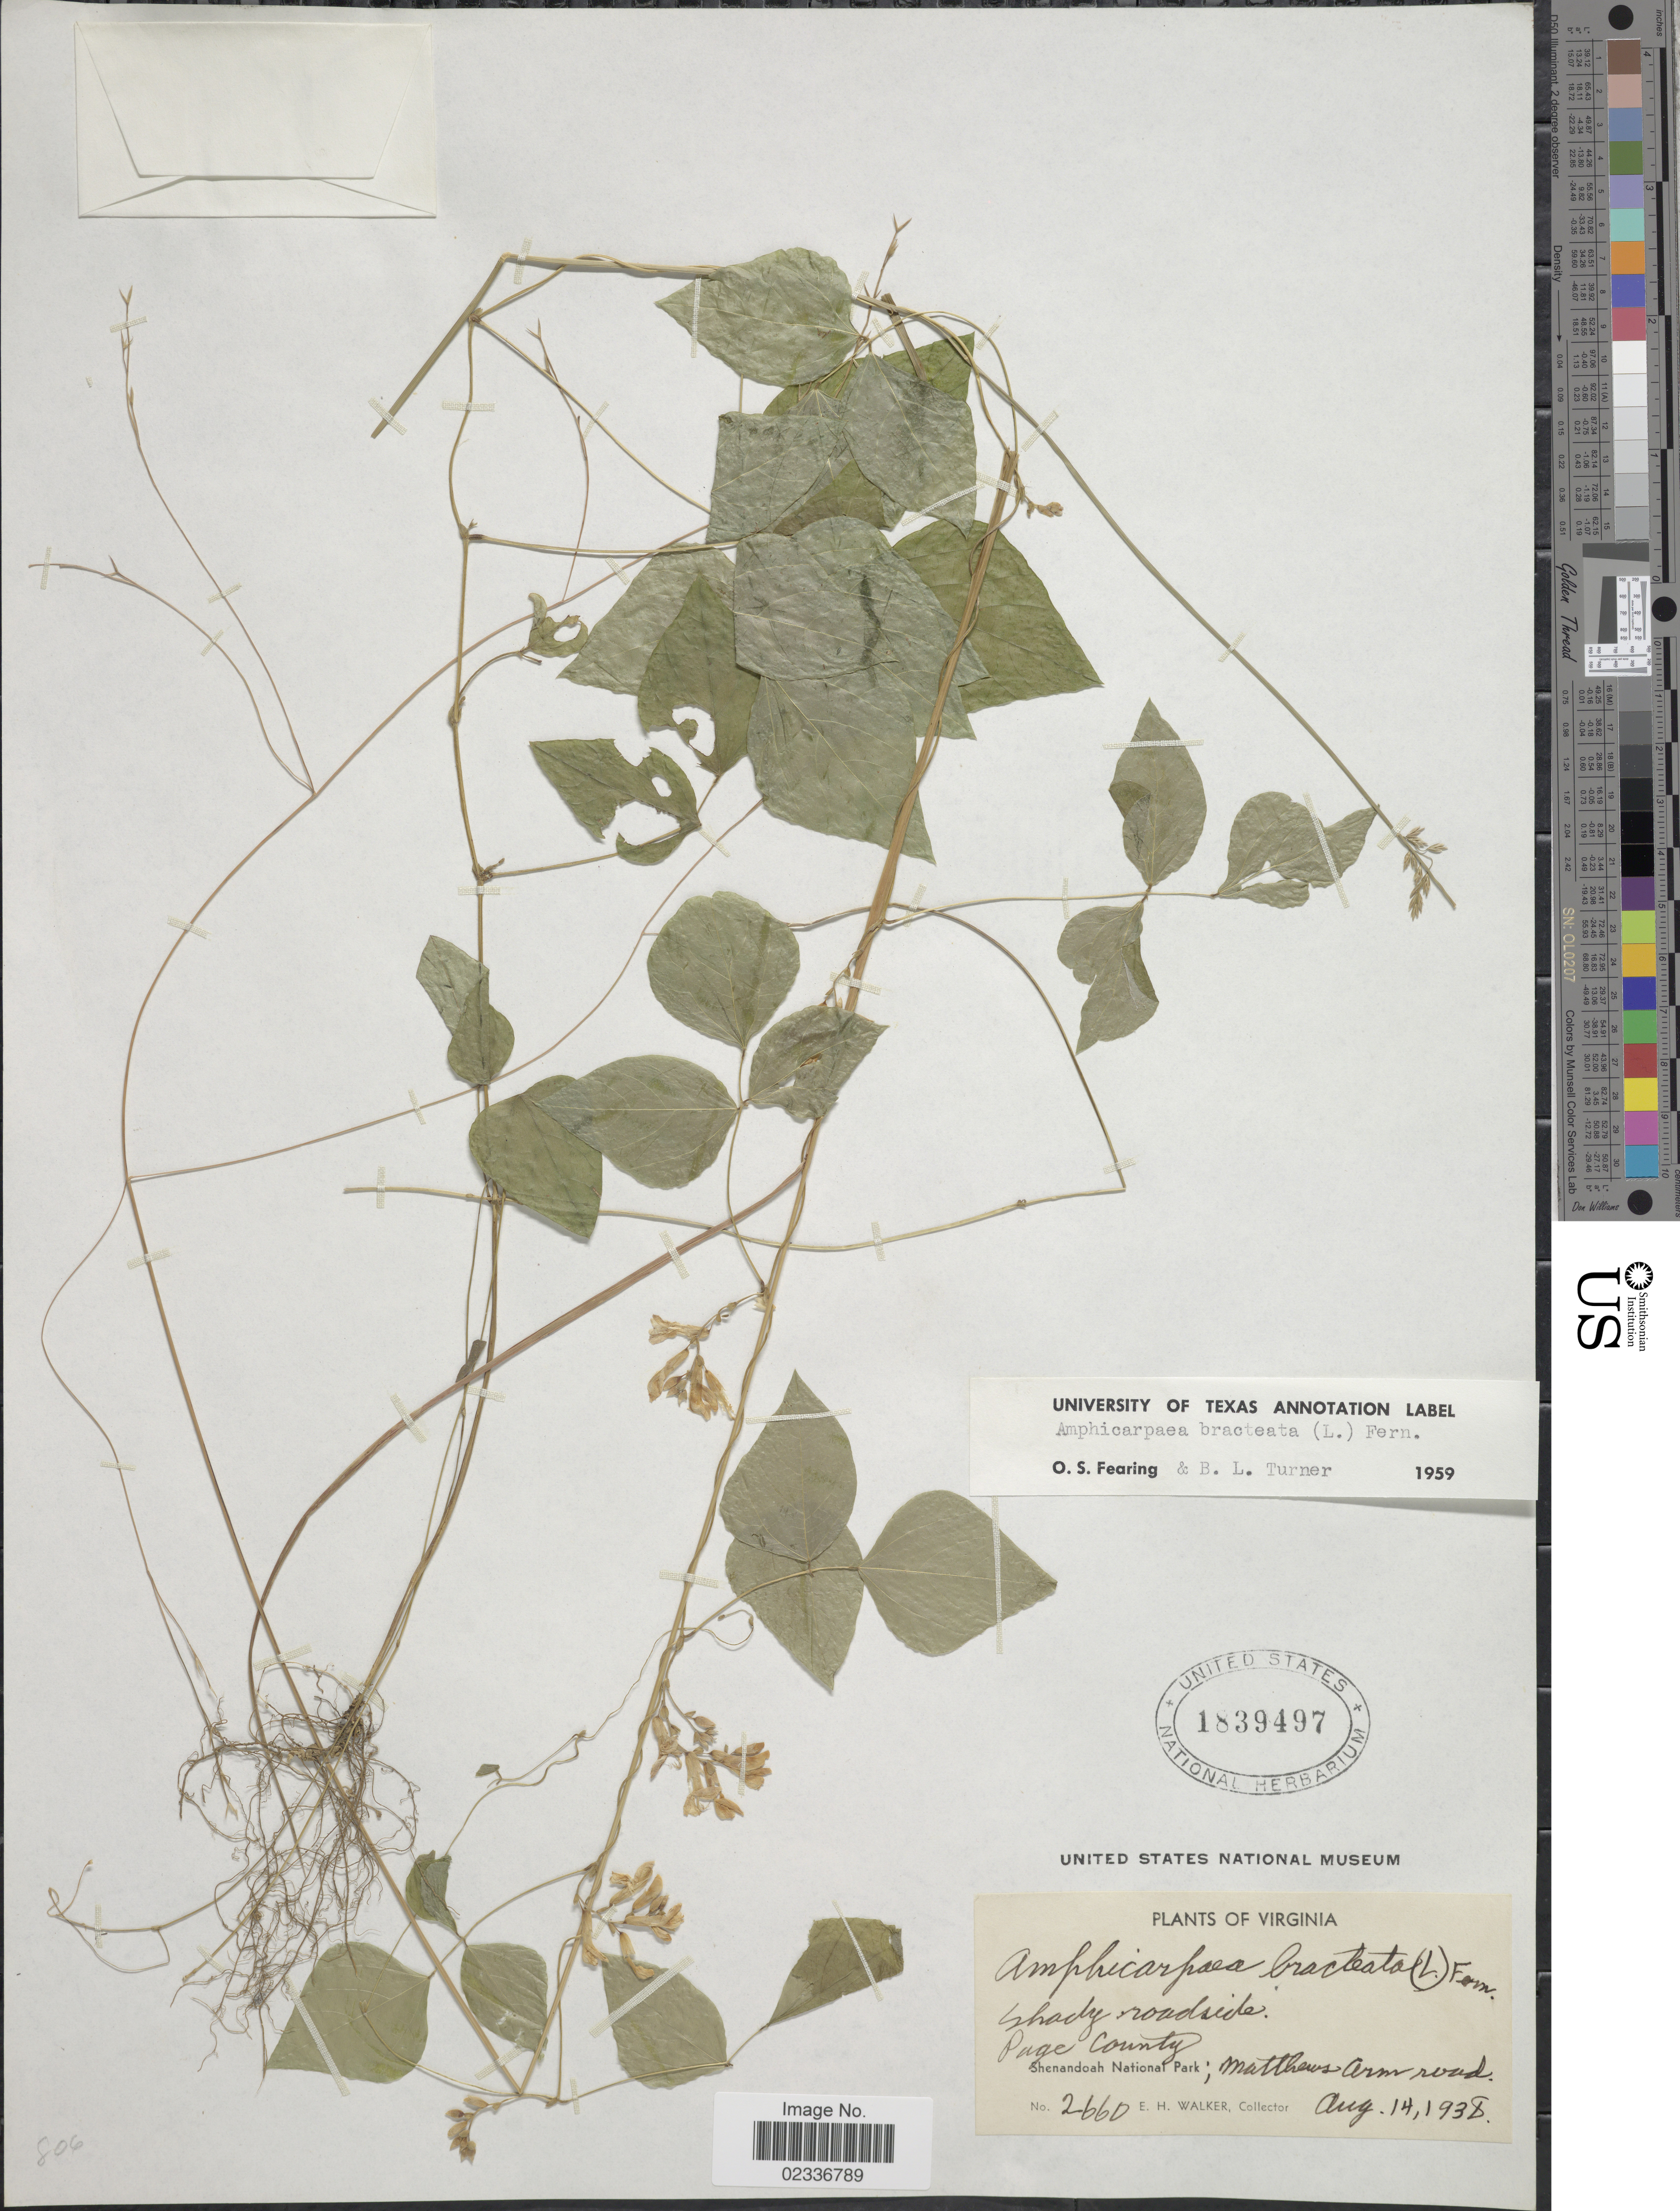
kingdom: Plantae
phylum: Tracheophyta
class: Magnoliopsida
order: Fabales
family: Fabaceae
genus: Amphicarpaea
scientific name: Amphicarpaea bracteata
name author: (L.) Fernald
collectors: E. H. Walker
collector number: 2660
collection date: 1938-08-14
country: United States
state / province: Virginia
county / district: Page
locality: Shady roadside, Page County, Shenandoah National Park; Matthews Arm road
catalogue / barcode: US 1839497